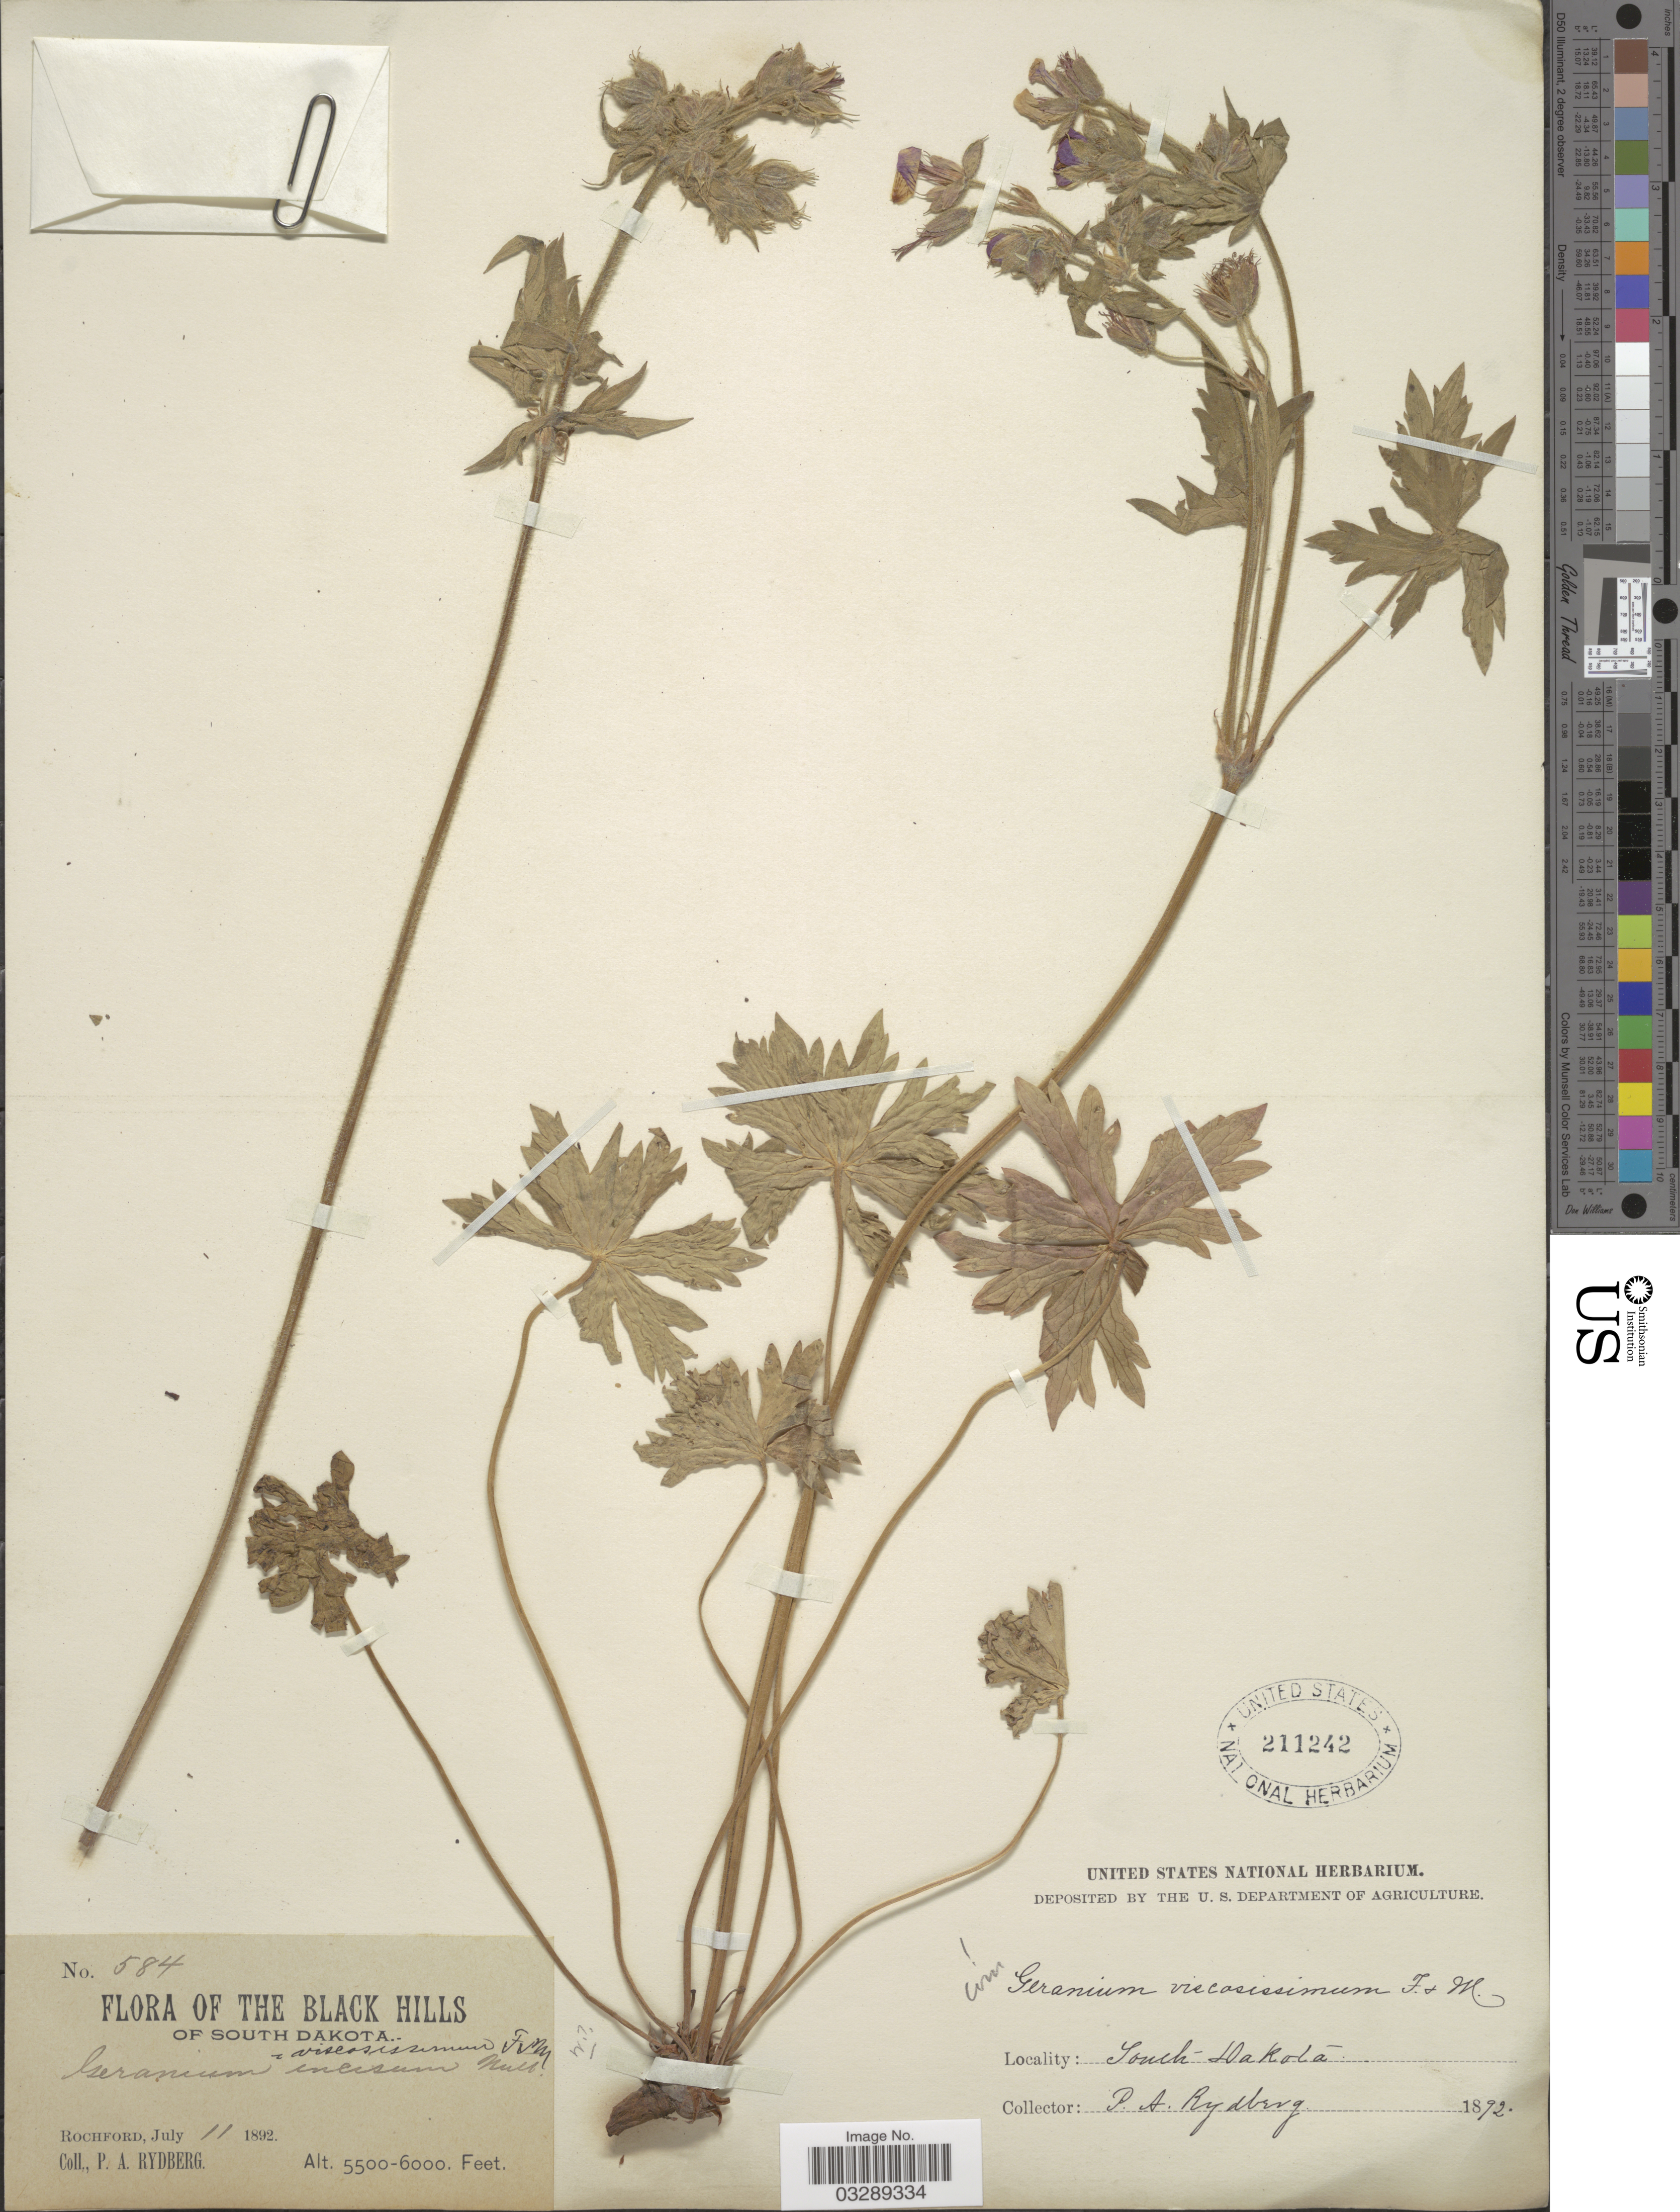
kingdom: Plantae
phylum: Tracheophyta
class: Magnoliopsida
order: Geraniales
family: Geraniaceae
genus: Geranium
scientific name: Geranium viscosissimum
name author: Fisch. & C.A. Mey.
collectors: P. A. Rydberg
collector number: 584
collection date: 1892-07-11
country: United States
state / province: South Dakota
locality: The Black Hills of South Dakota, Rochford.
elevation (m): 1676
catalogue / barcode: US 211242